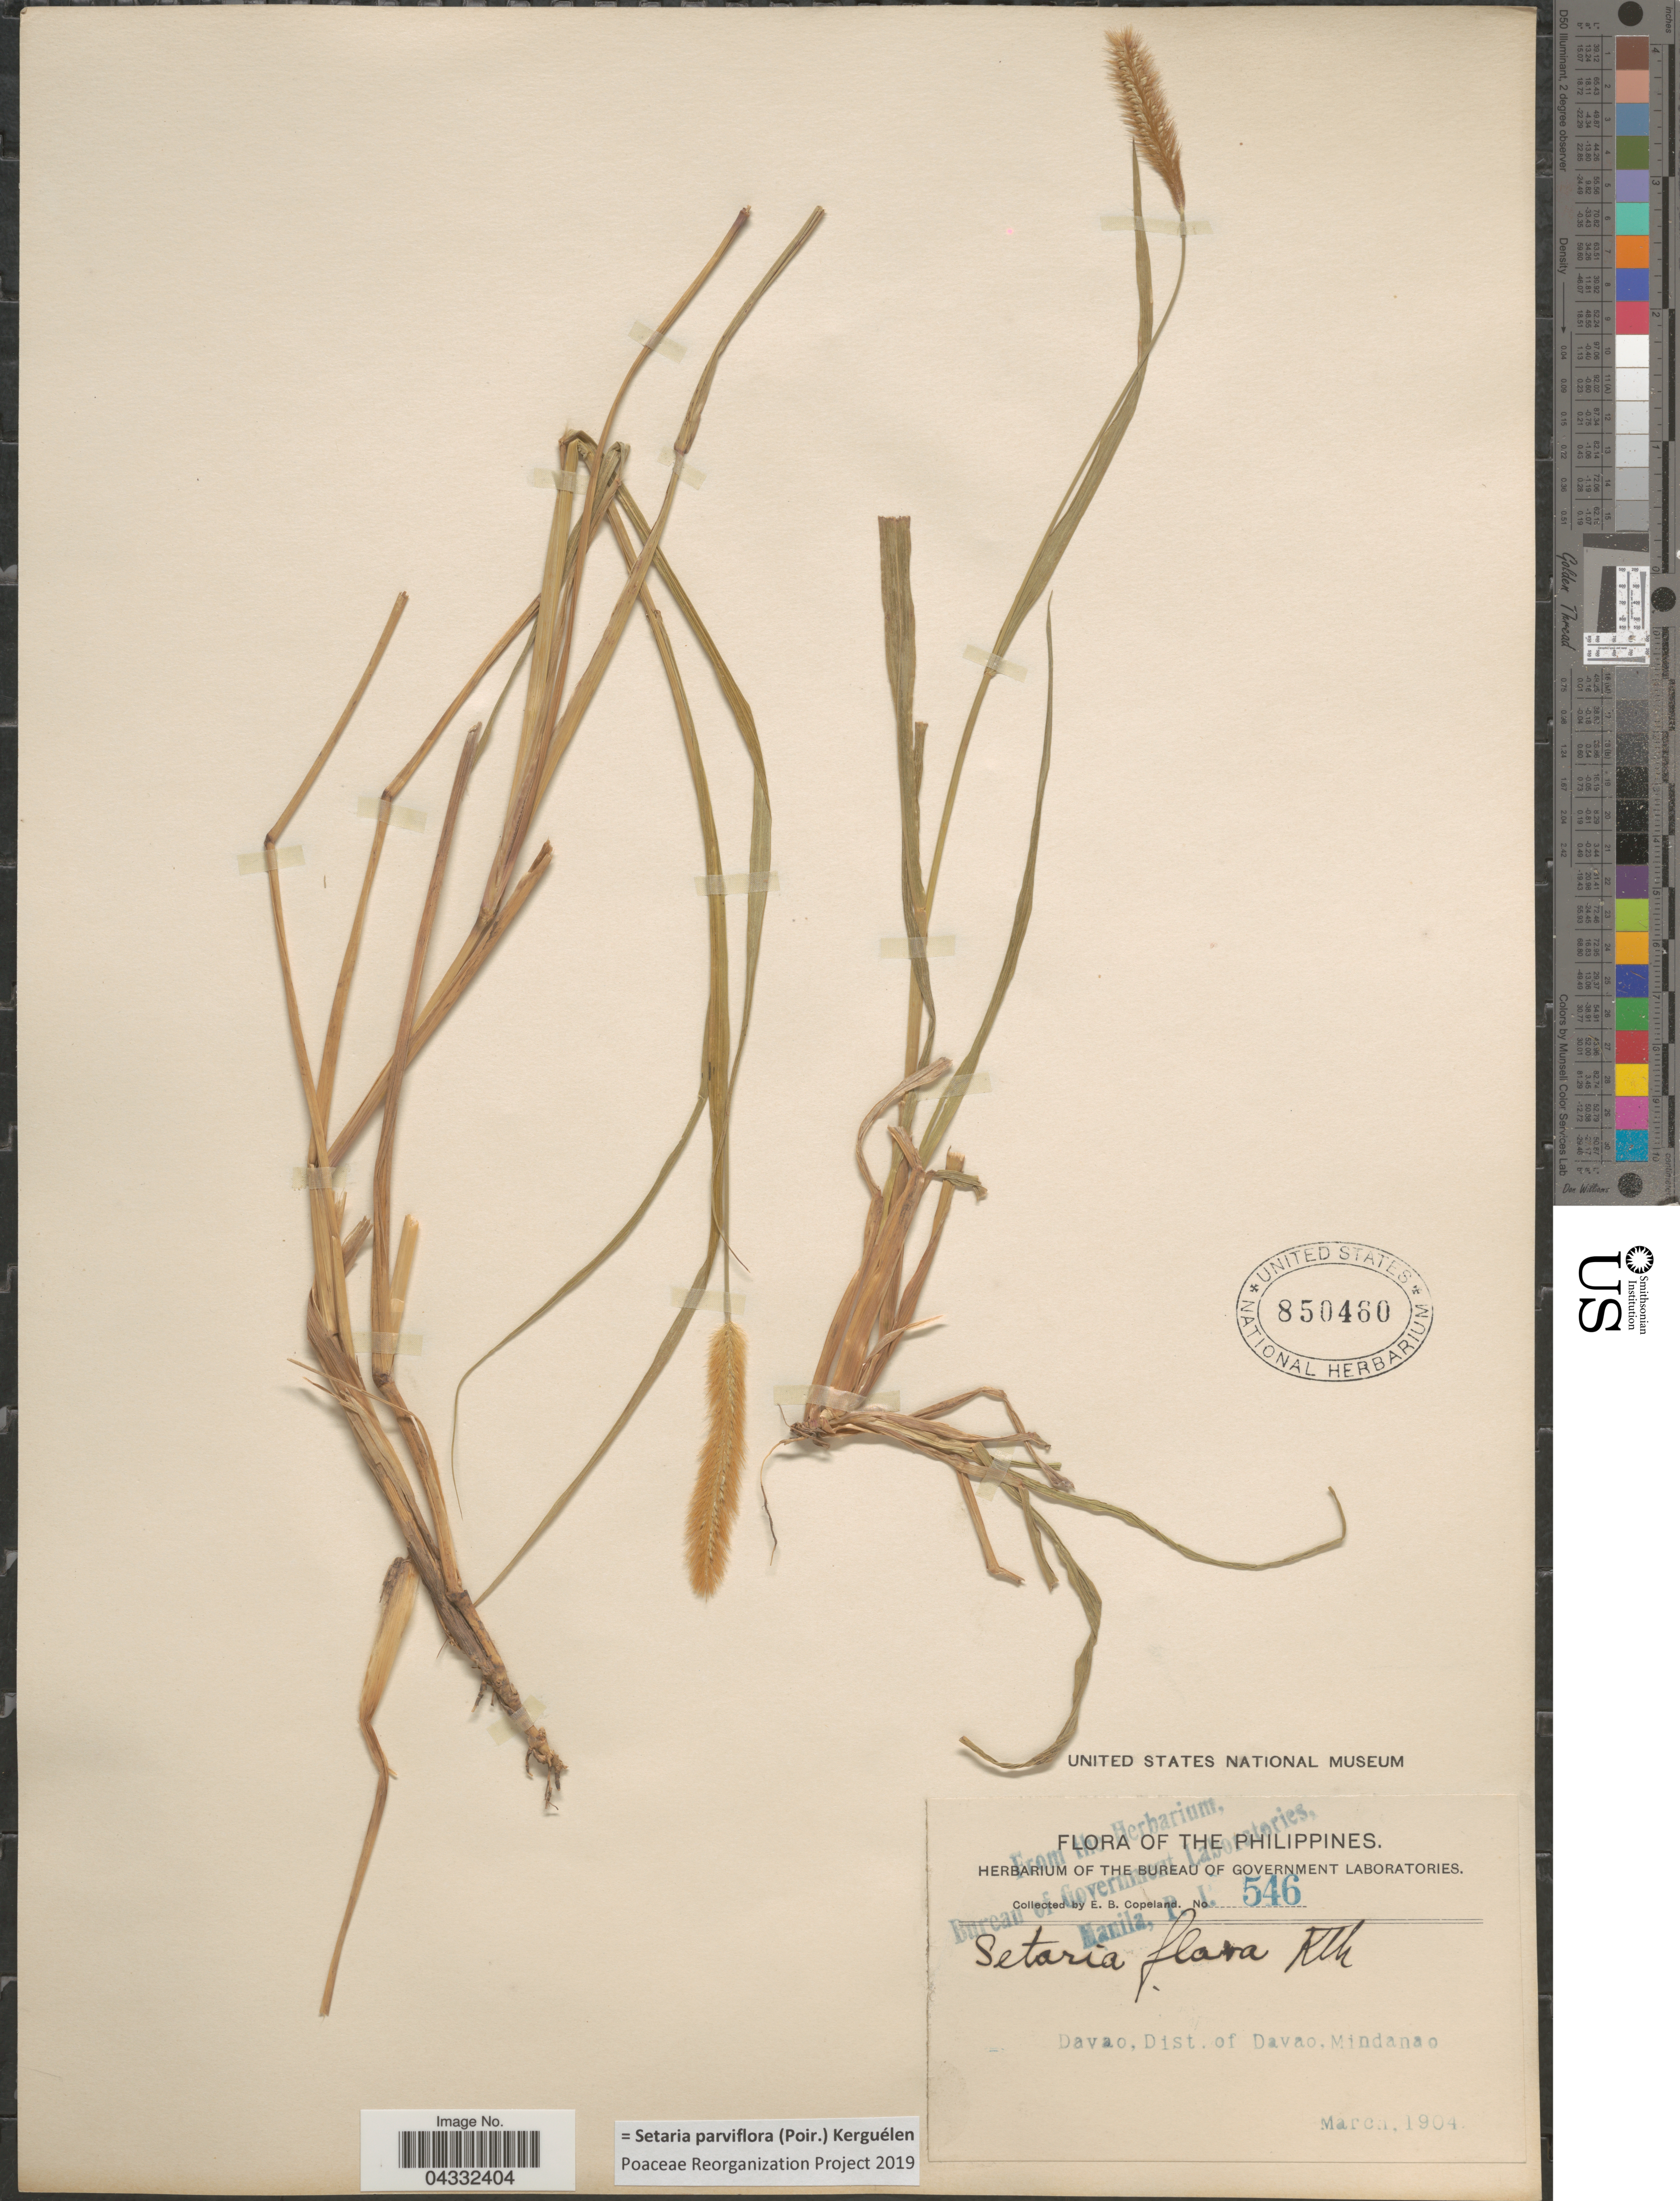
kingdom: Plantae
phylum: Tracheophyta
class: Liliopsida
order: Poales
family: Poaceae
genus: Setaria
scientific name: Setaria parviflora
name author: (Poir.) Kerguélen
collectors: E. B. Copeland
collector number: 546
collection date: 1904-03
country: Philippines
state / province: Davao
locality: Dist. of Davao, Mindanao.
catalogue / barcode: US 850460